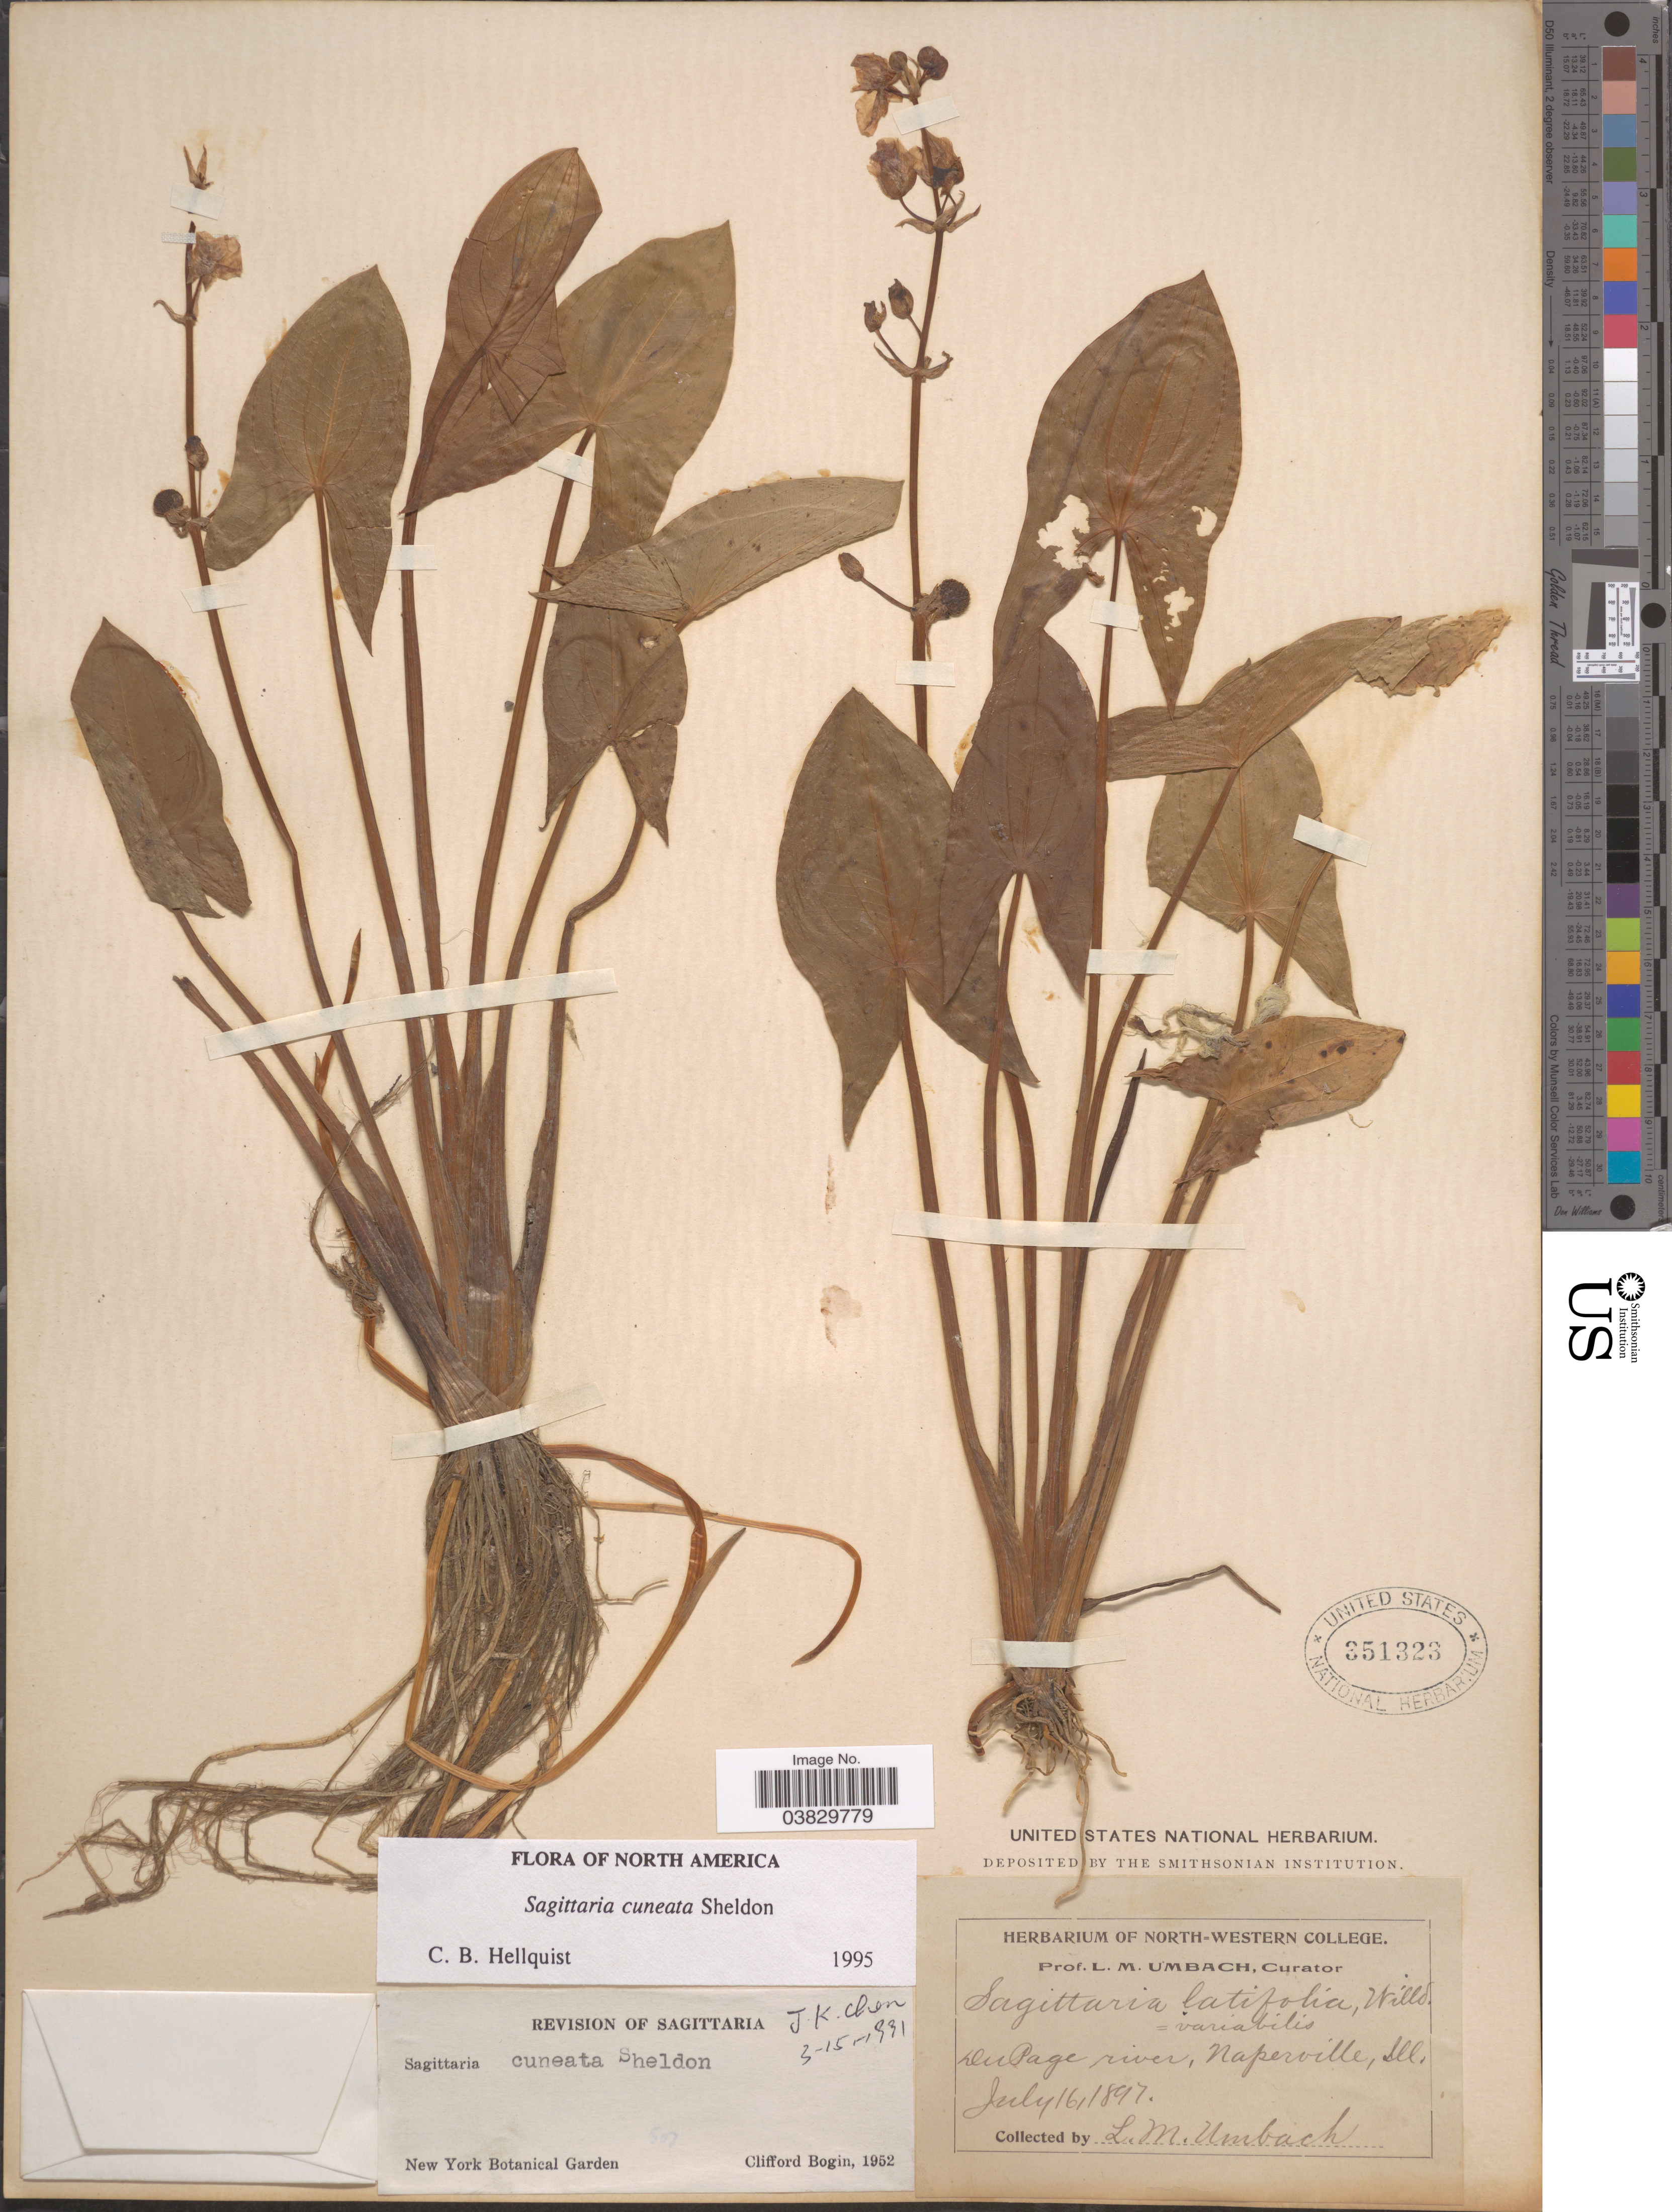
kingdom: Plantae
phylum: Tracheophyta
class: Liliopsida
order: Alismatales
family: Alismataceae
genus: Sagittaria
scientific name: Sagittaria cuneata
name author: E. Sheld.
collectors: L. M. Umbach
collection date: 1897-07-16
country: United States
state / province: Illinois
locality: DuPage river, Naperville.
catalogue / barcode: US 351323